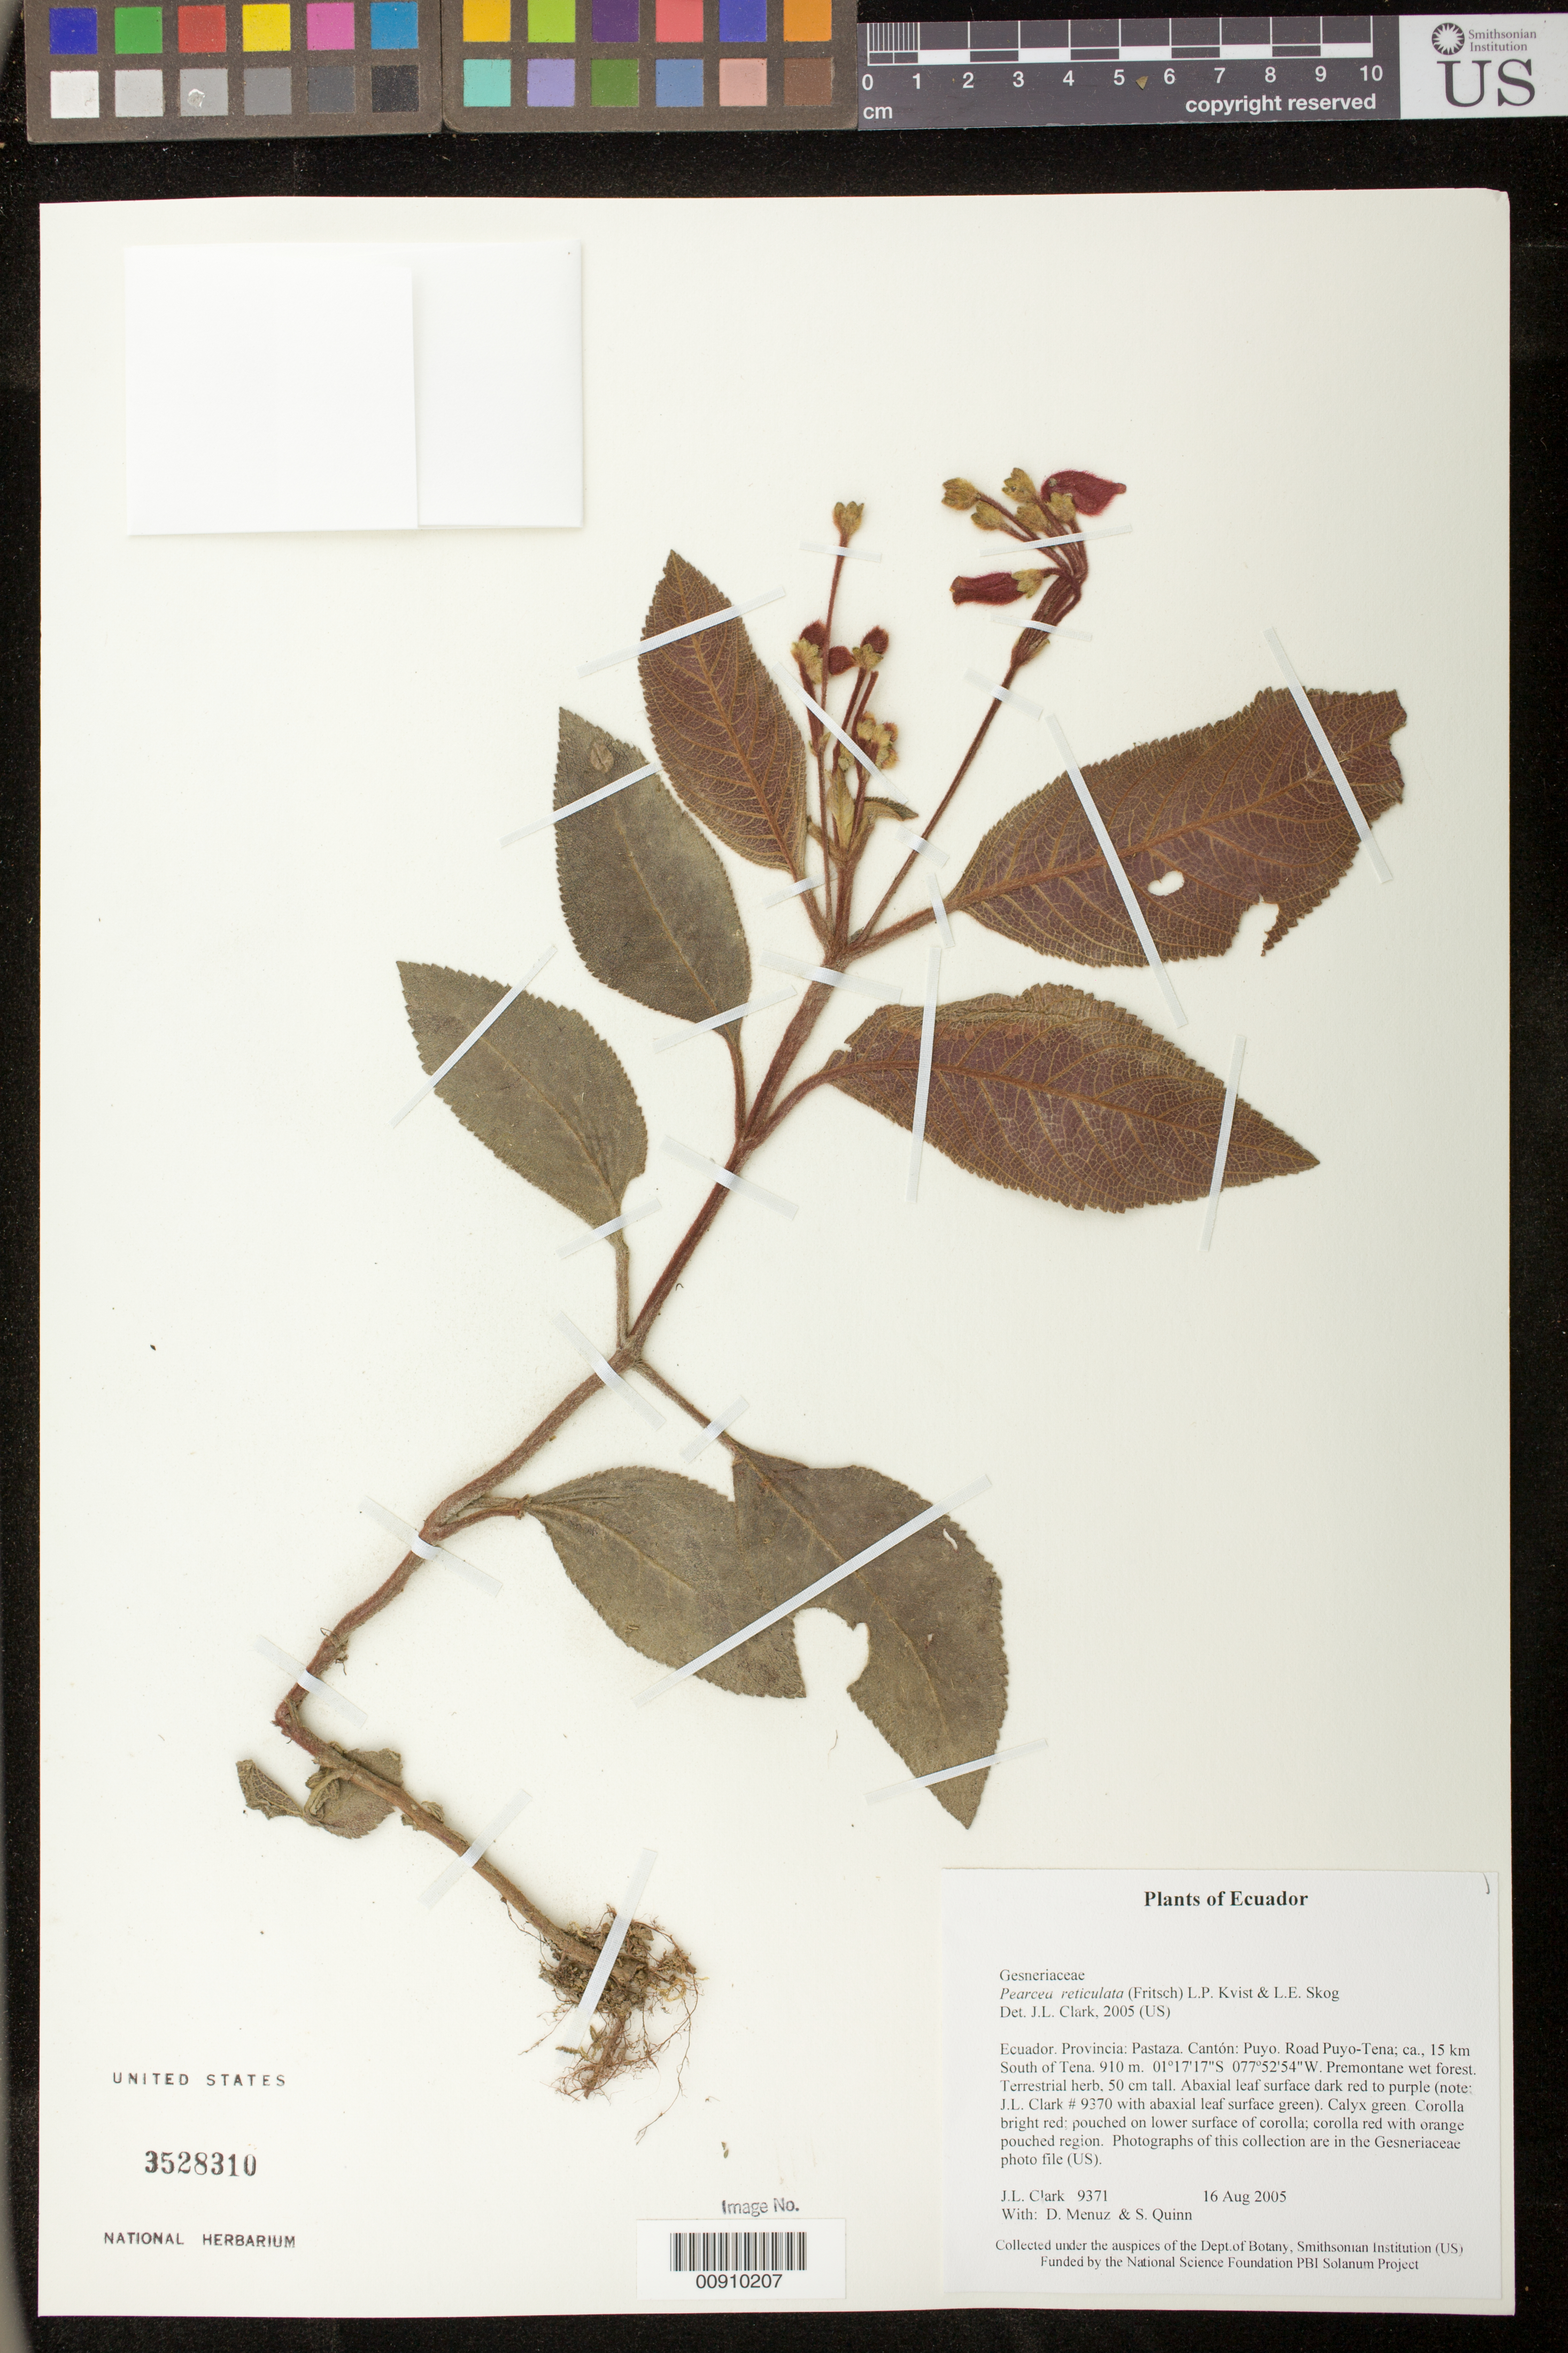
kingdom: Plantae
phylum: Tracheophyta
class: Magnoliopsida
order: Lamiales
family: Gesneriaceae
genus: Pearcea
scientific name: Pearcea reticulata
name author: (Fritsch) L.P. Kvist & L.E. Skog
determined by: Clark, J. L., (SEL), The Marie Selby Botanical Garden (UNITED STATES)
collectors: J. L. Clark, D. Menuz & S. Quinn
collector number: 9371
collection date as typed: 16 Aug 2005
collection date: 2005-08-16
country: Ecuador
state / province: Pastaza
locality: Puyo. Road Puyo-Tena; ca., 15 km South of Tena.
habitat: Premontane wet forest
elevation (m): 910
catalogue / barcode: US 3528310